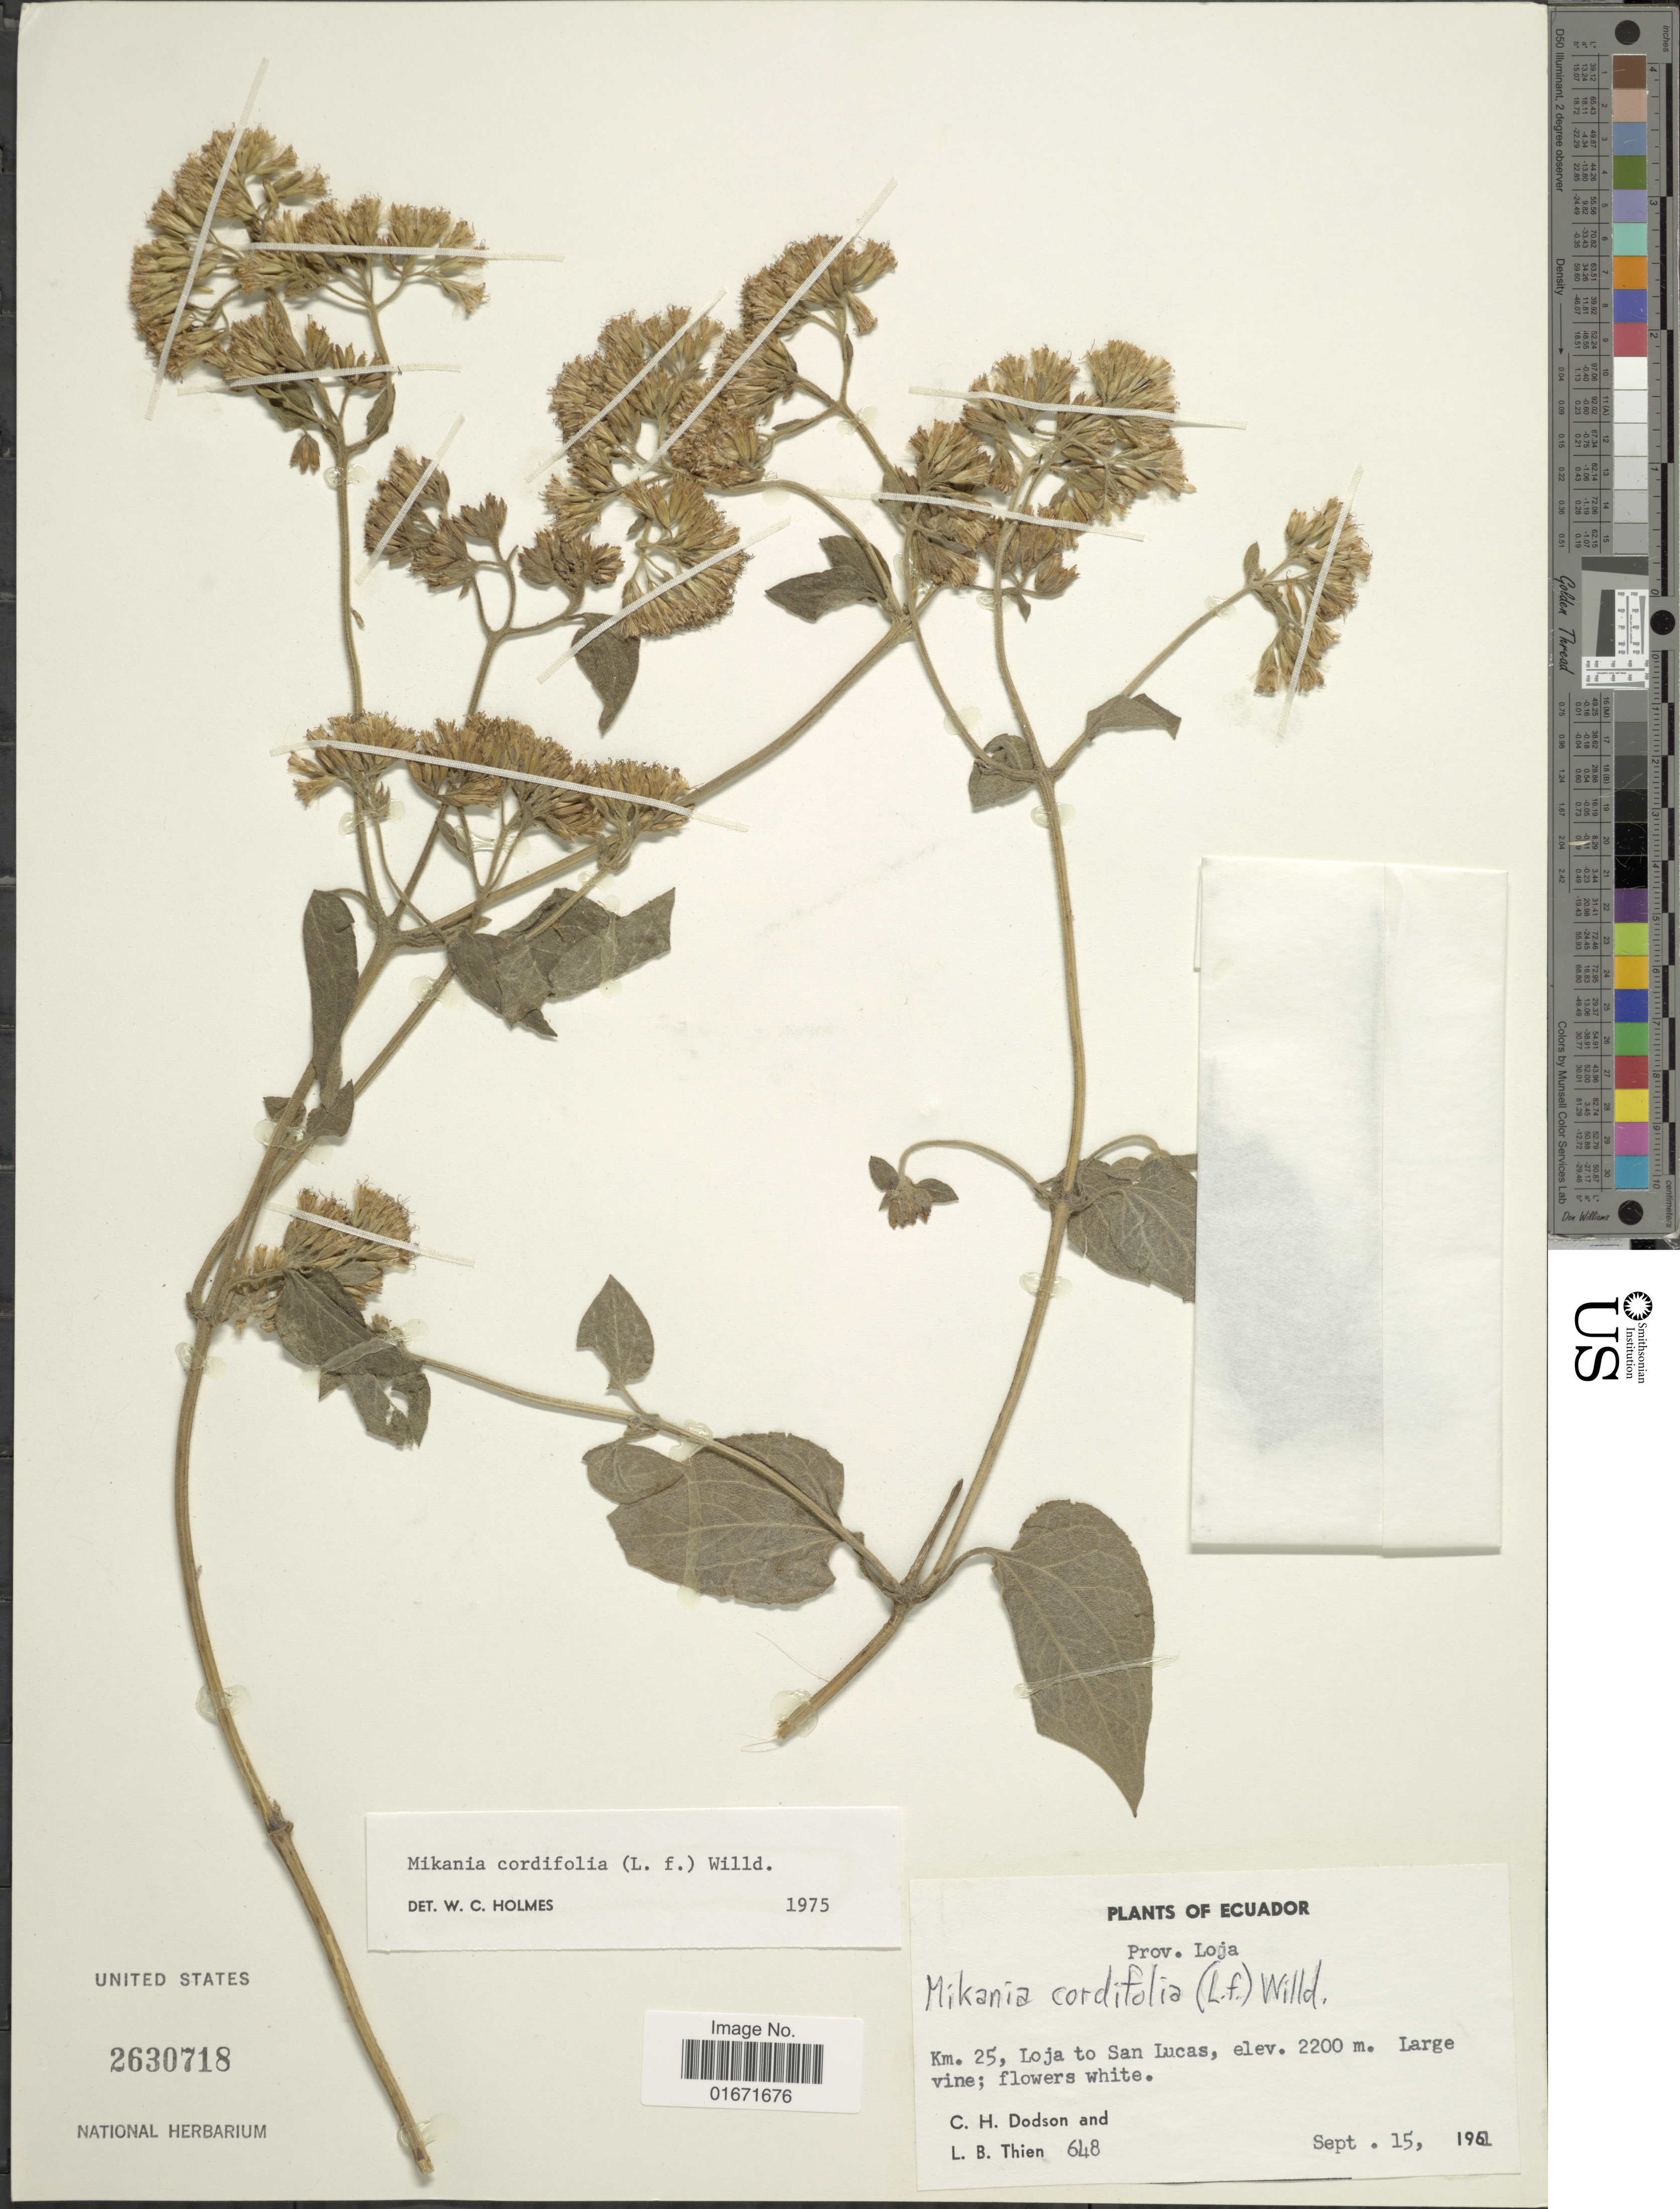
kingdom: Plantae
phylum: Tracheophyta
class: Magnoliopsida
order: Asterales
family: Asteraceae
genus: Mikania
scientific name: Mikania cordifolia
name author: Kunth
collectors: C. H. Dodson & L. Thien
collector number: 648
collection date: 1961-09-15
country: Ecuador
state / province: Loja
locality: Prov. Loja. Km. 25, Loja to San Lucas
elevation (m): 2200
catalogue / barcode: US 2630718